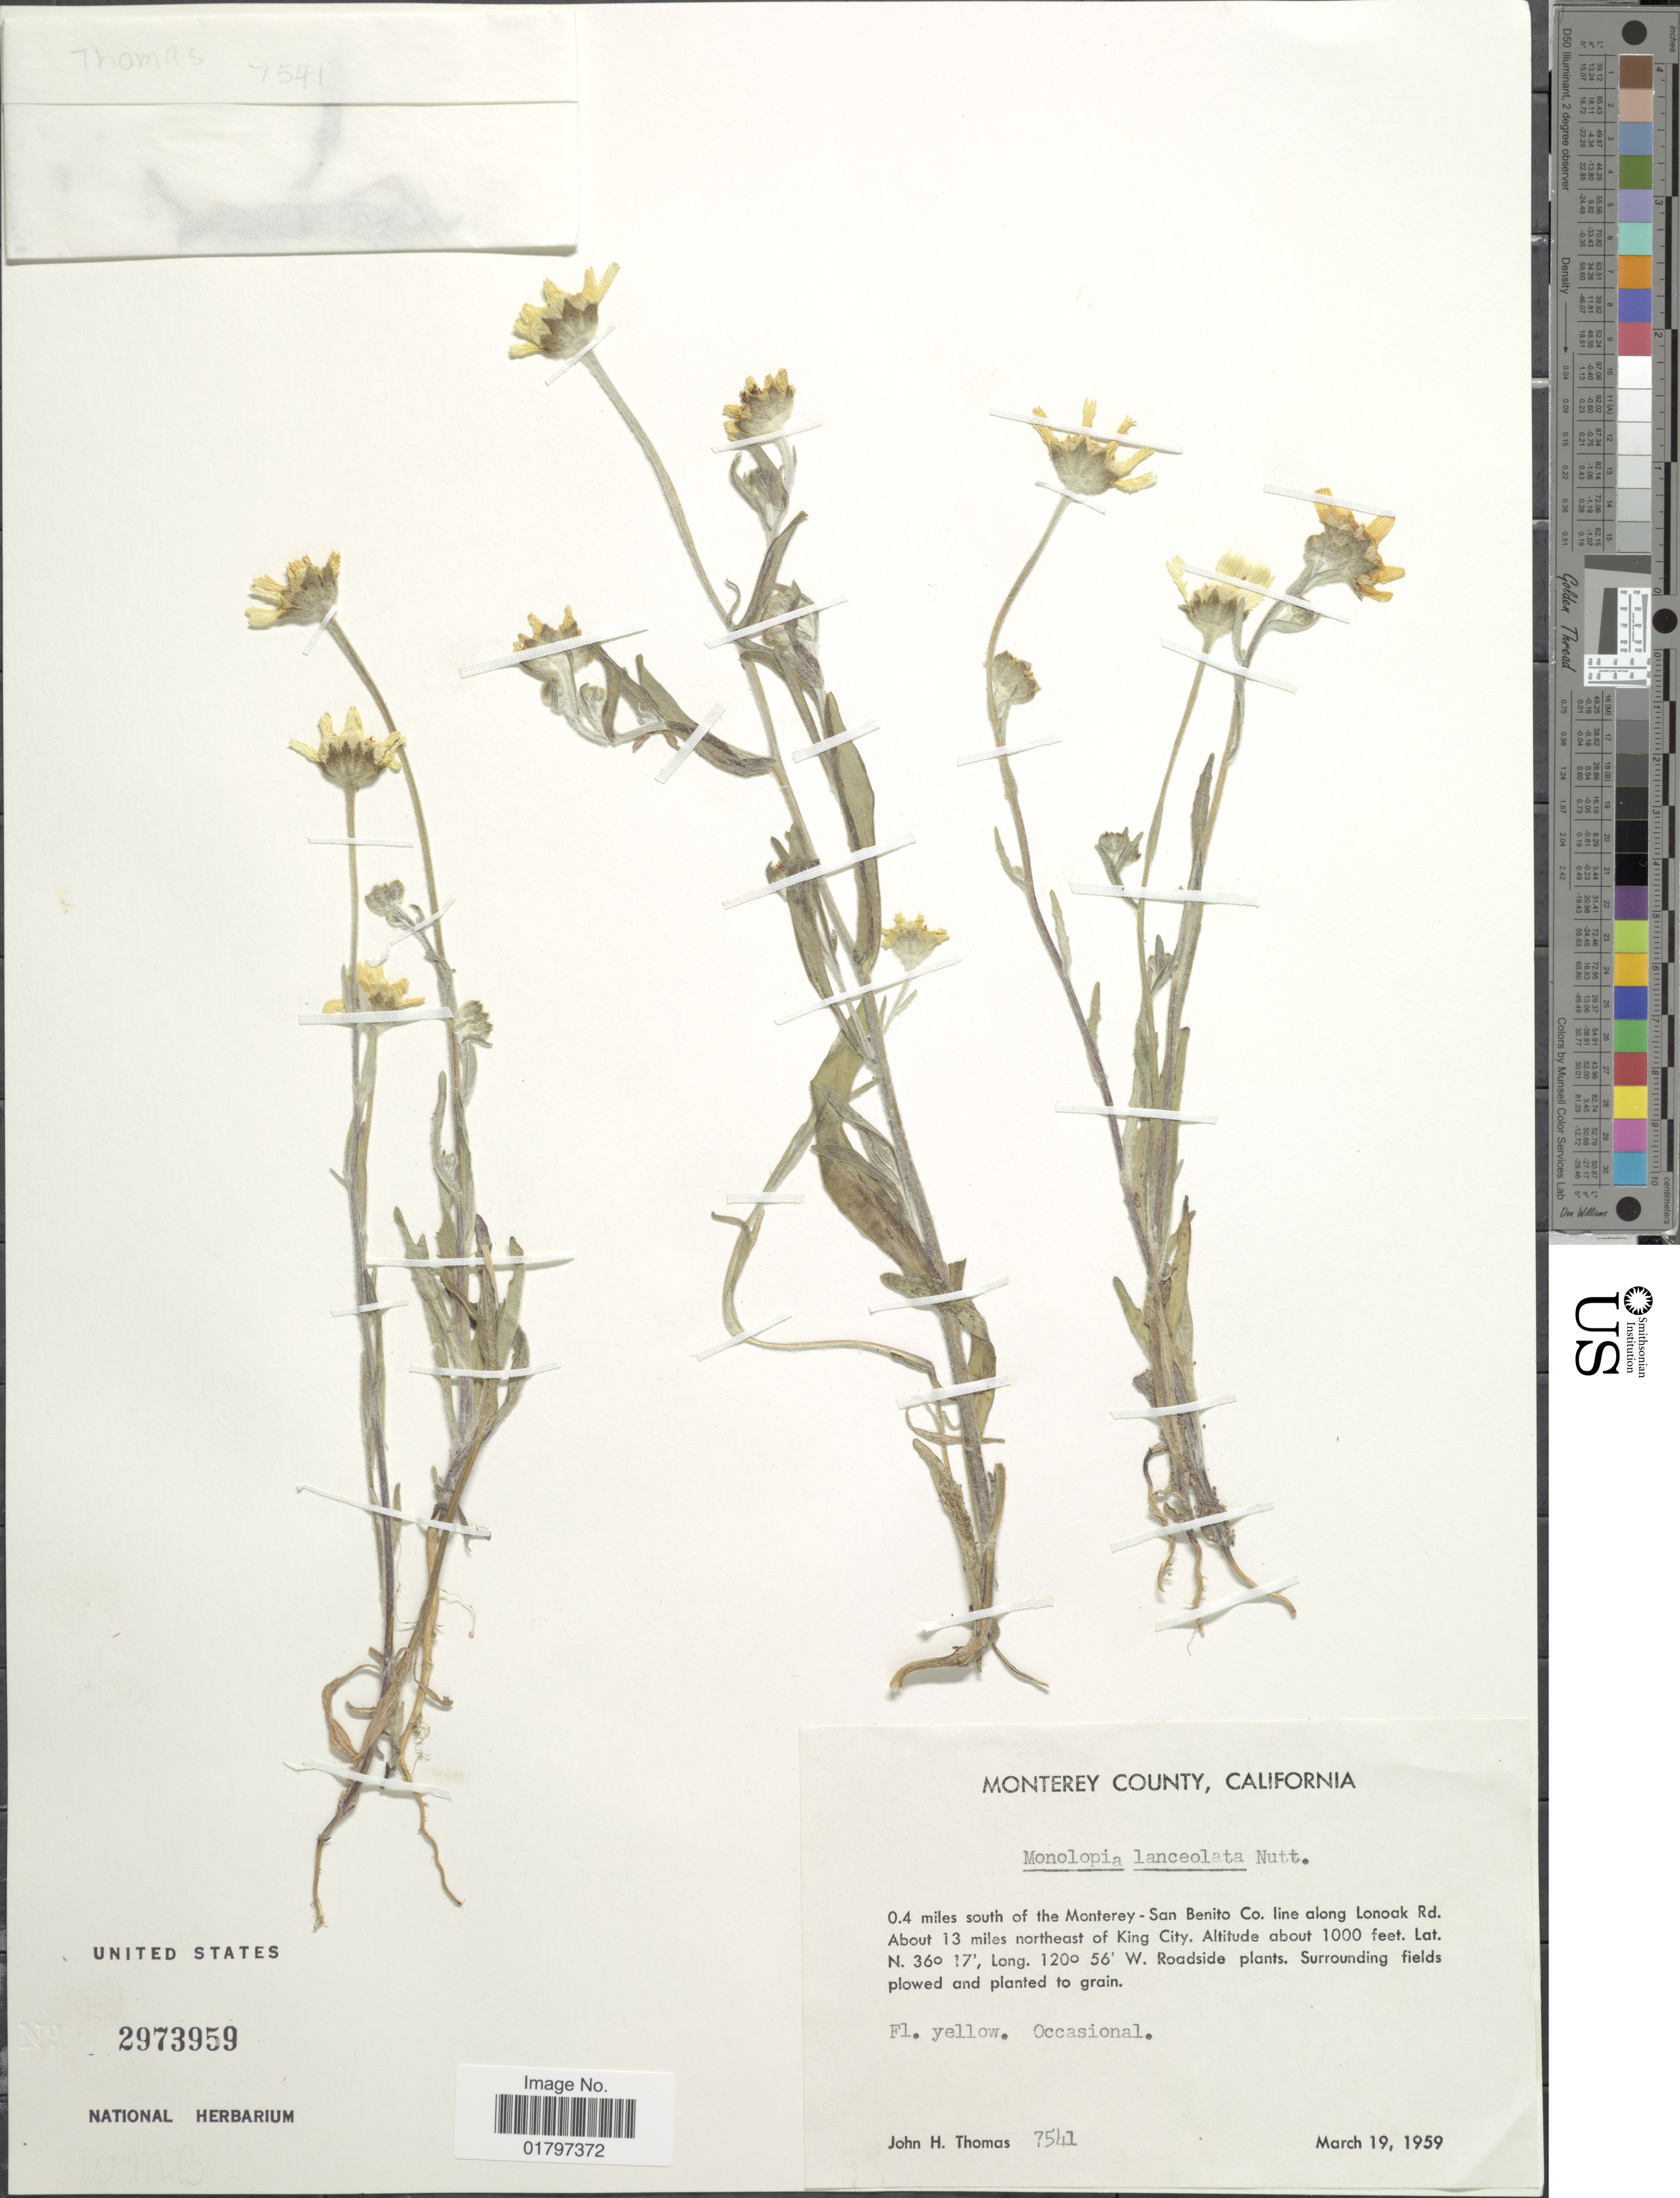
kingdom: Plantae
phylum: Tracheophyta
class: Magnoliopsida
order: Asterales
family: Asteraceae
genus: Monolopia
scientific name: Monolopia lanceolata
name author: Nutt.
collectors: J. H. Thomas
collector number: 7541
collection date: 1959-03-19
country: United States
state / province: California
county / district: Monterey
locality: Monterey County. 0.4 miles south of the Monterey - San Benito Co. line along Lonoak Rd. About 13 miles northeast of King City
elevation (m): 305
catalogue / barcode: US 2973959